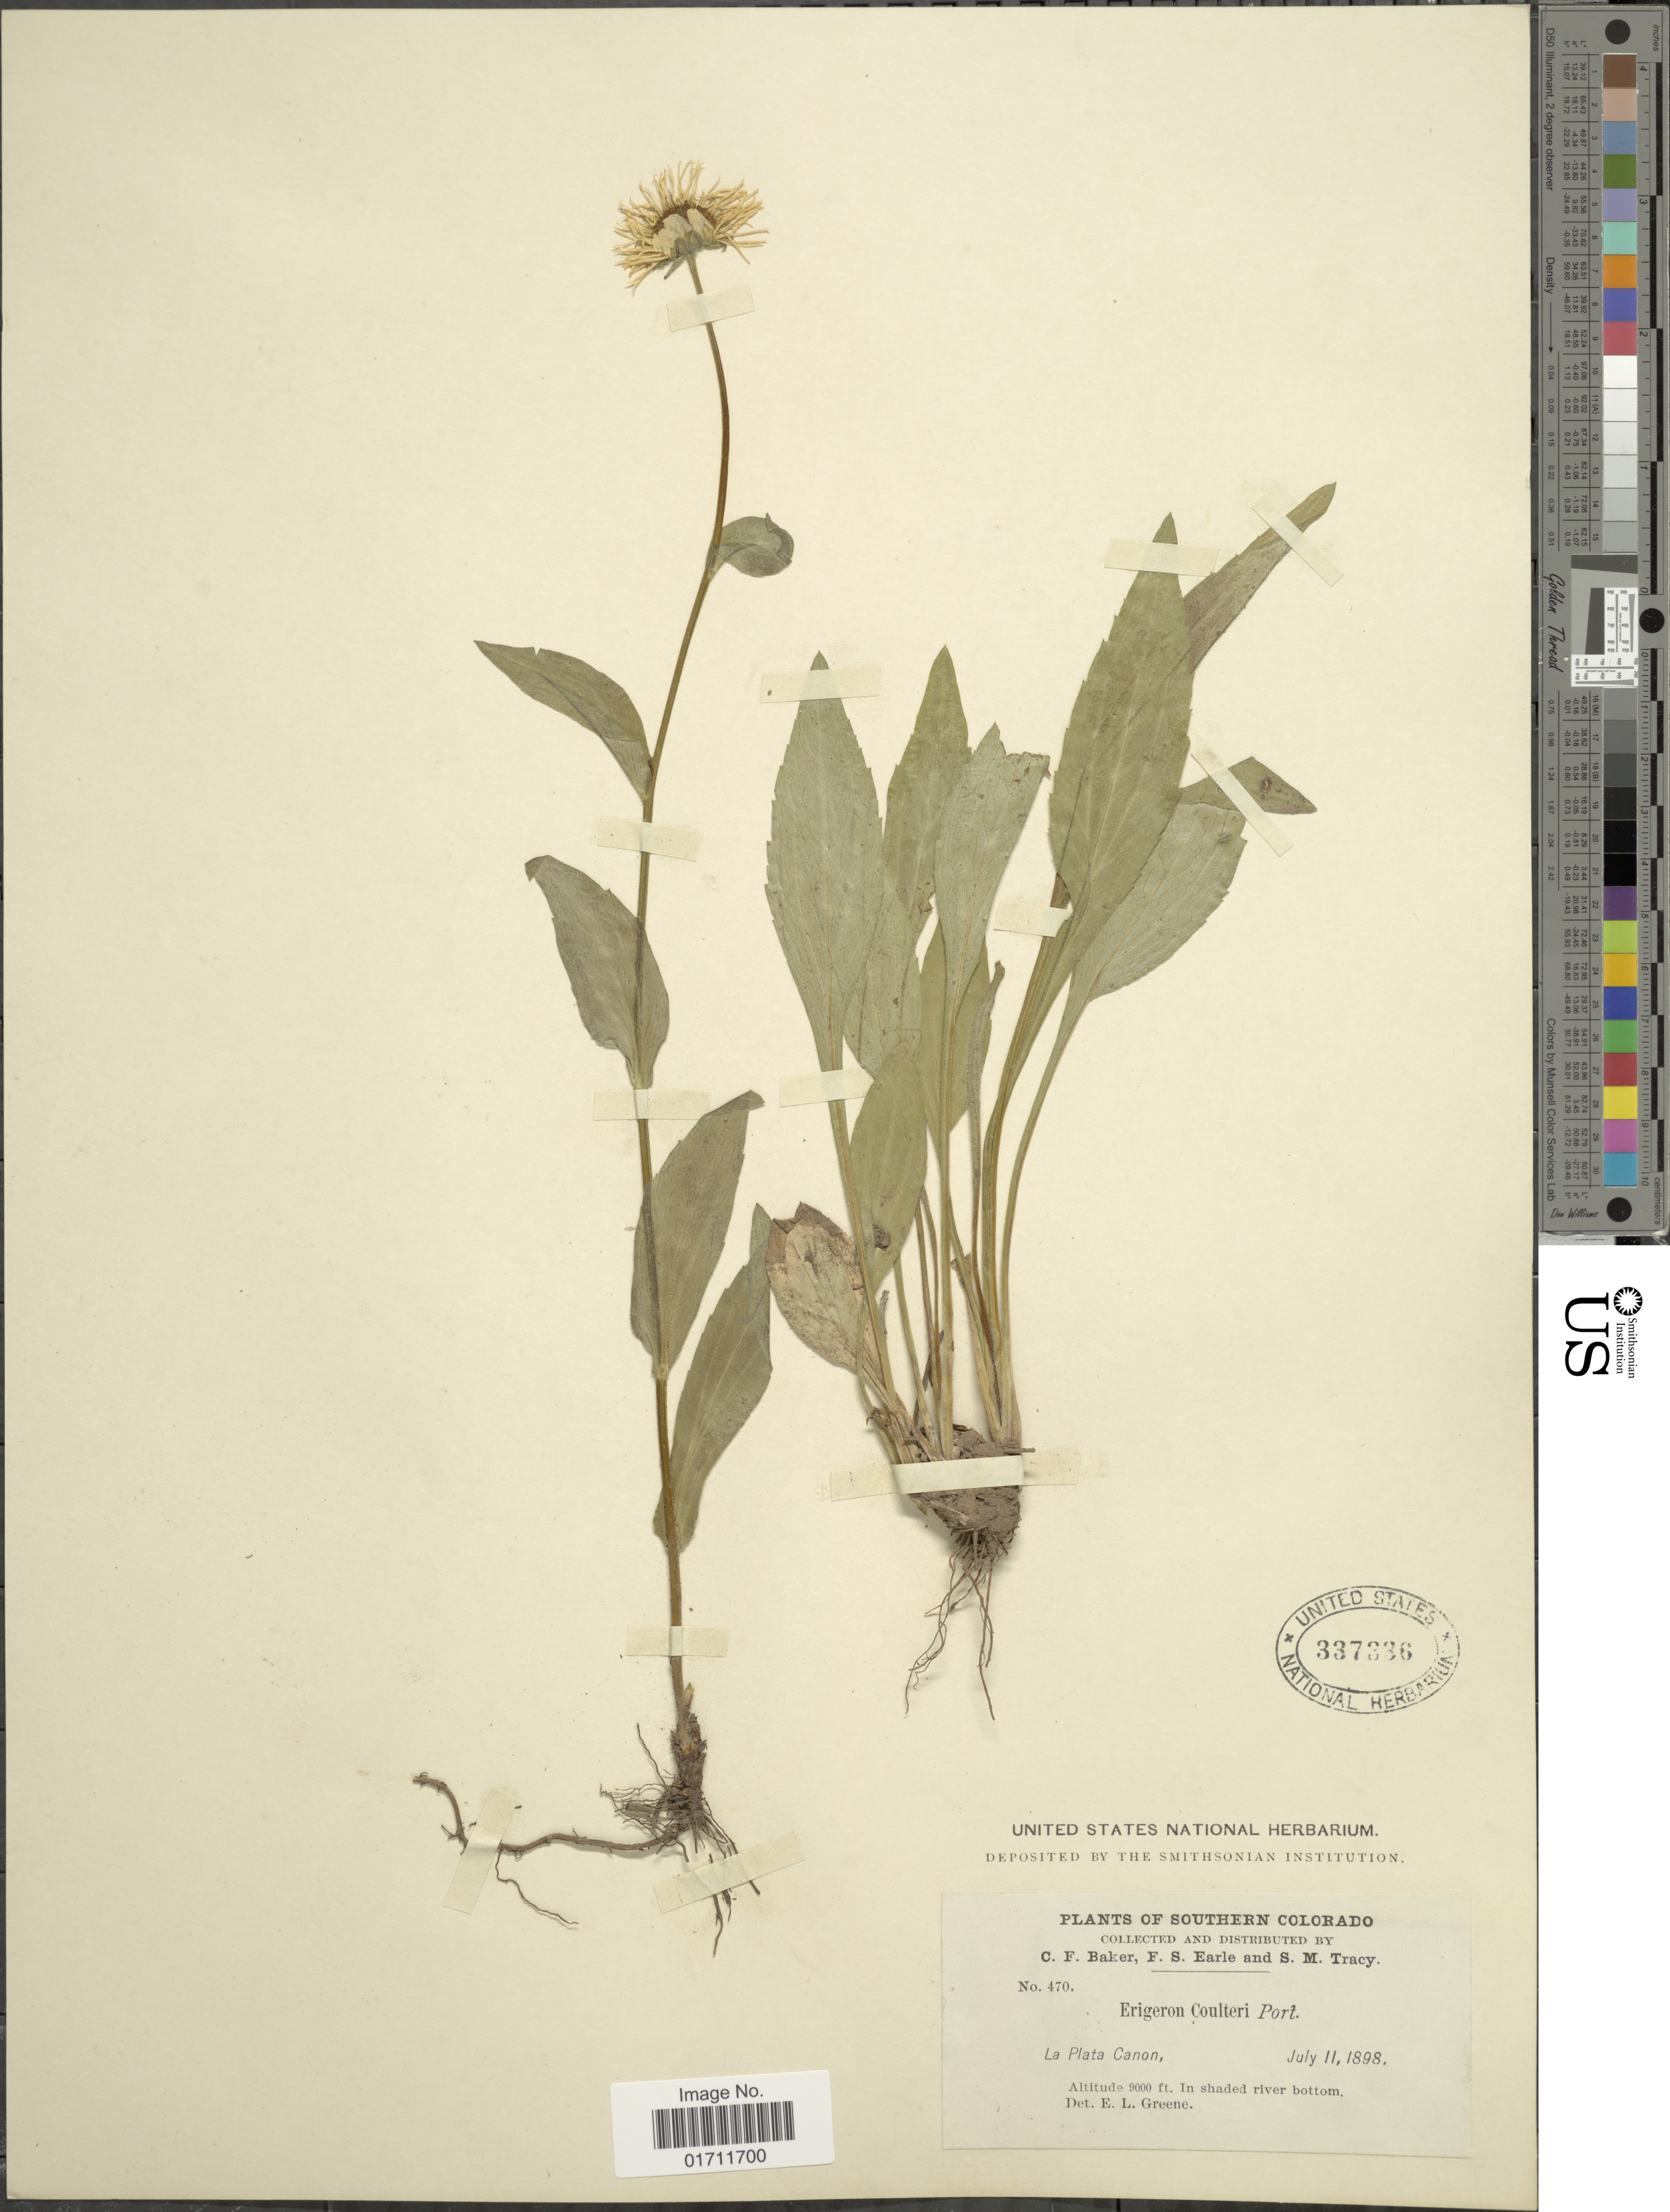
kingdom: Plantae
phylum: Tracheophyta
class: Magnoliopsida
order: Asterales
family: Asteraceae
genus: Erigeron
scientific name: Erigeron coulteri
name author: Porter in Porter & J.M. Coult.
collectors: C. F. Baker, F. S. Earle & S. M. Tracy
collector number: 470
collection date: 1898-07-11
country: United States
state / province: Colorado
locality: Southern Colorado, la Plata Canon, In shaded river bottom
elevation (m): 2743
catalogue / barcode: US 337336